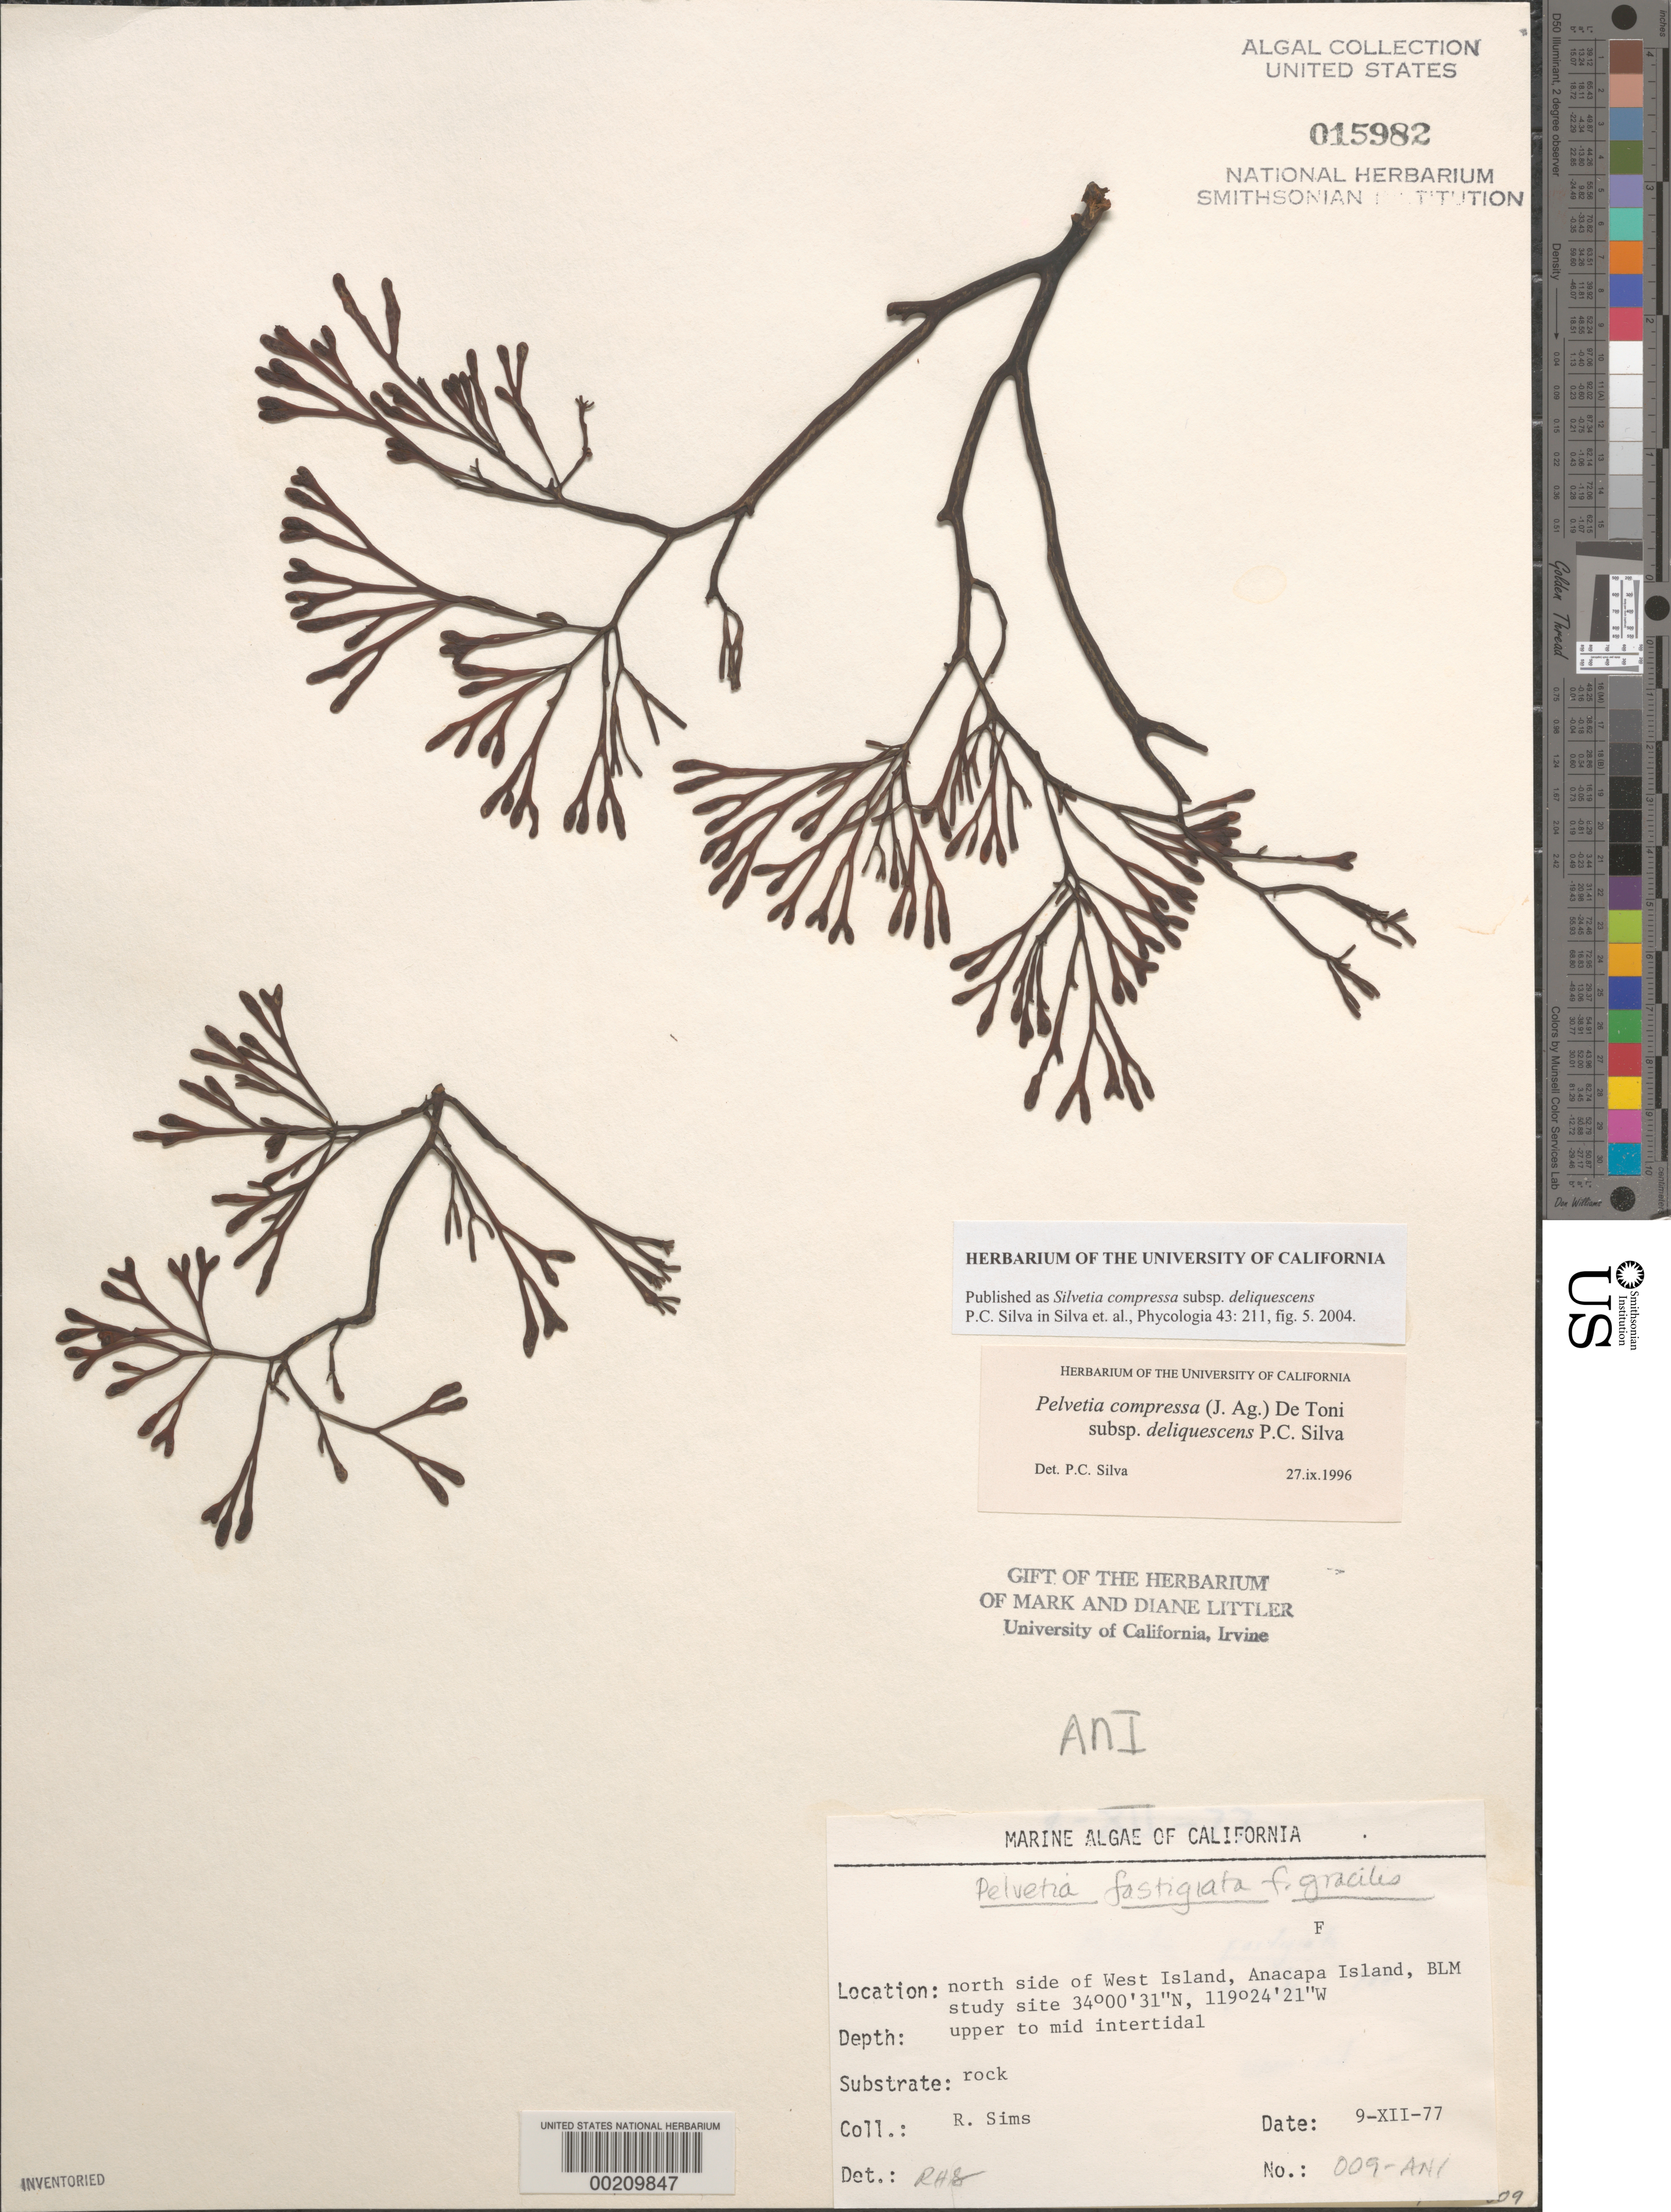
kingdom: Chromista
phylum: Ochrophyta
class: Phaeophyceae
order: Fucales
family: Fucaceae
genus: Silvetia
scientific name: Silvetia compressa subsp. deliquescens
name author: P.C. Silva in P.C. Silva et al.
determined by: Silva, P. C.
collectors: R. H. Sims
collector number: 009-ANI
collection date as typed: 09 Dec 1977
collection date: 1977-12-09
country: United States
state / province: California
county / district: Ventura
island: Anacapa Island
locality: North side of west island, northwest end of Frenchy's Cove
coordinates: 34 00'31"N, 119 24'21"W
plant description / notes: BLM-SOCALBIGHT Rocky Intertidal Survey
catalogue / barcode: US 15982